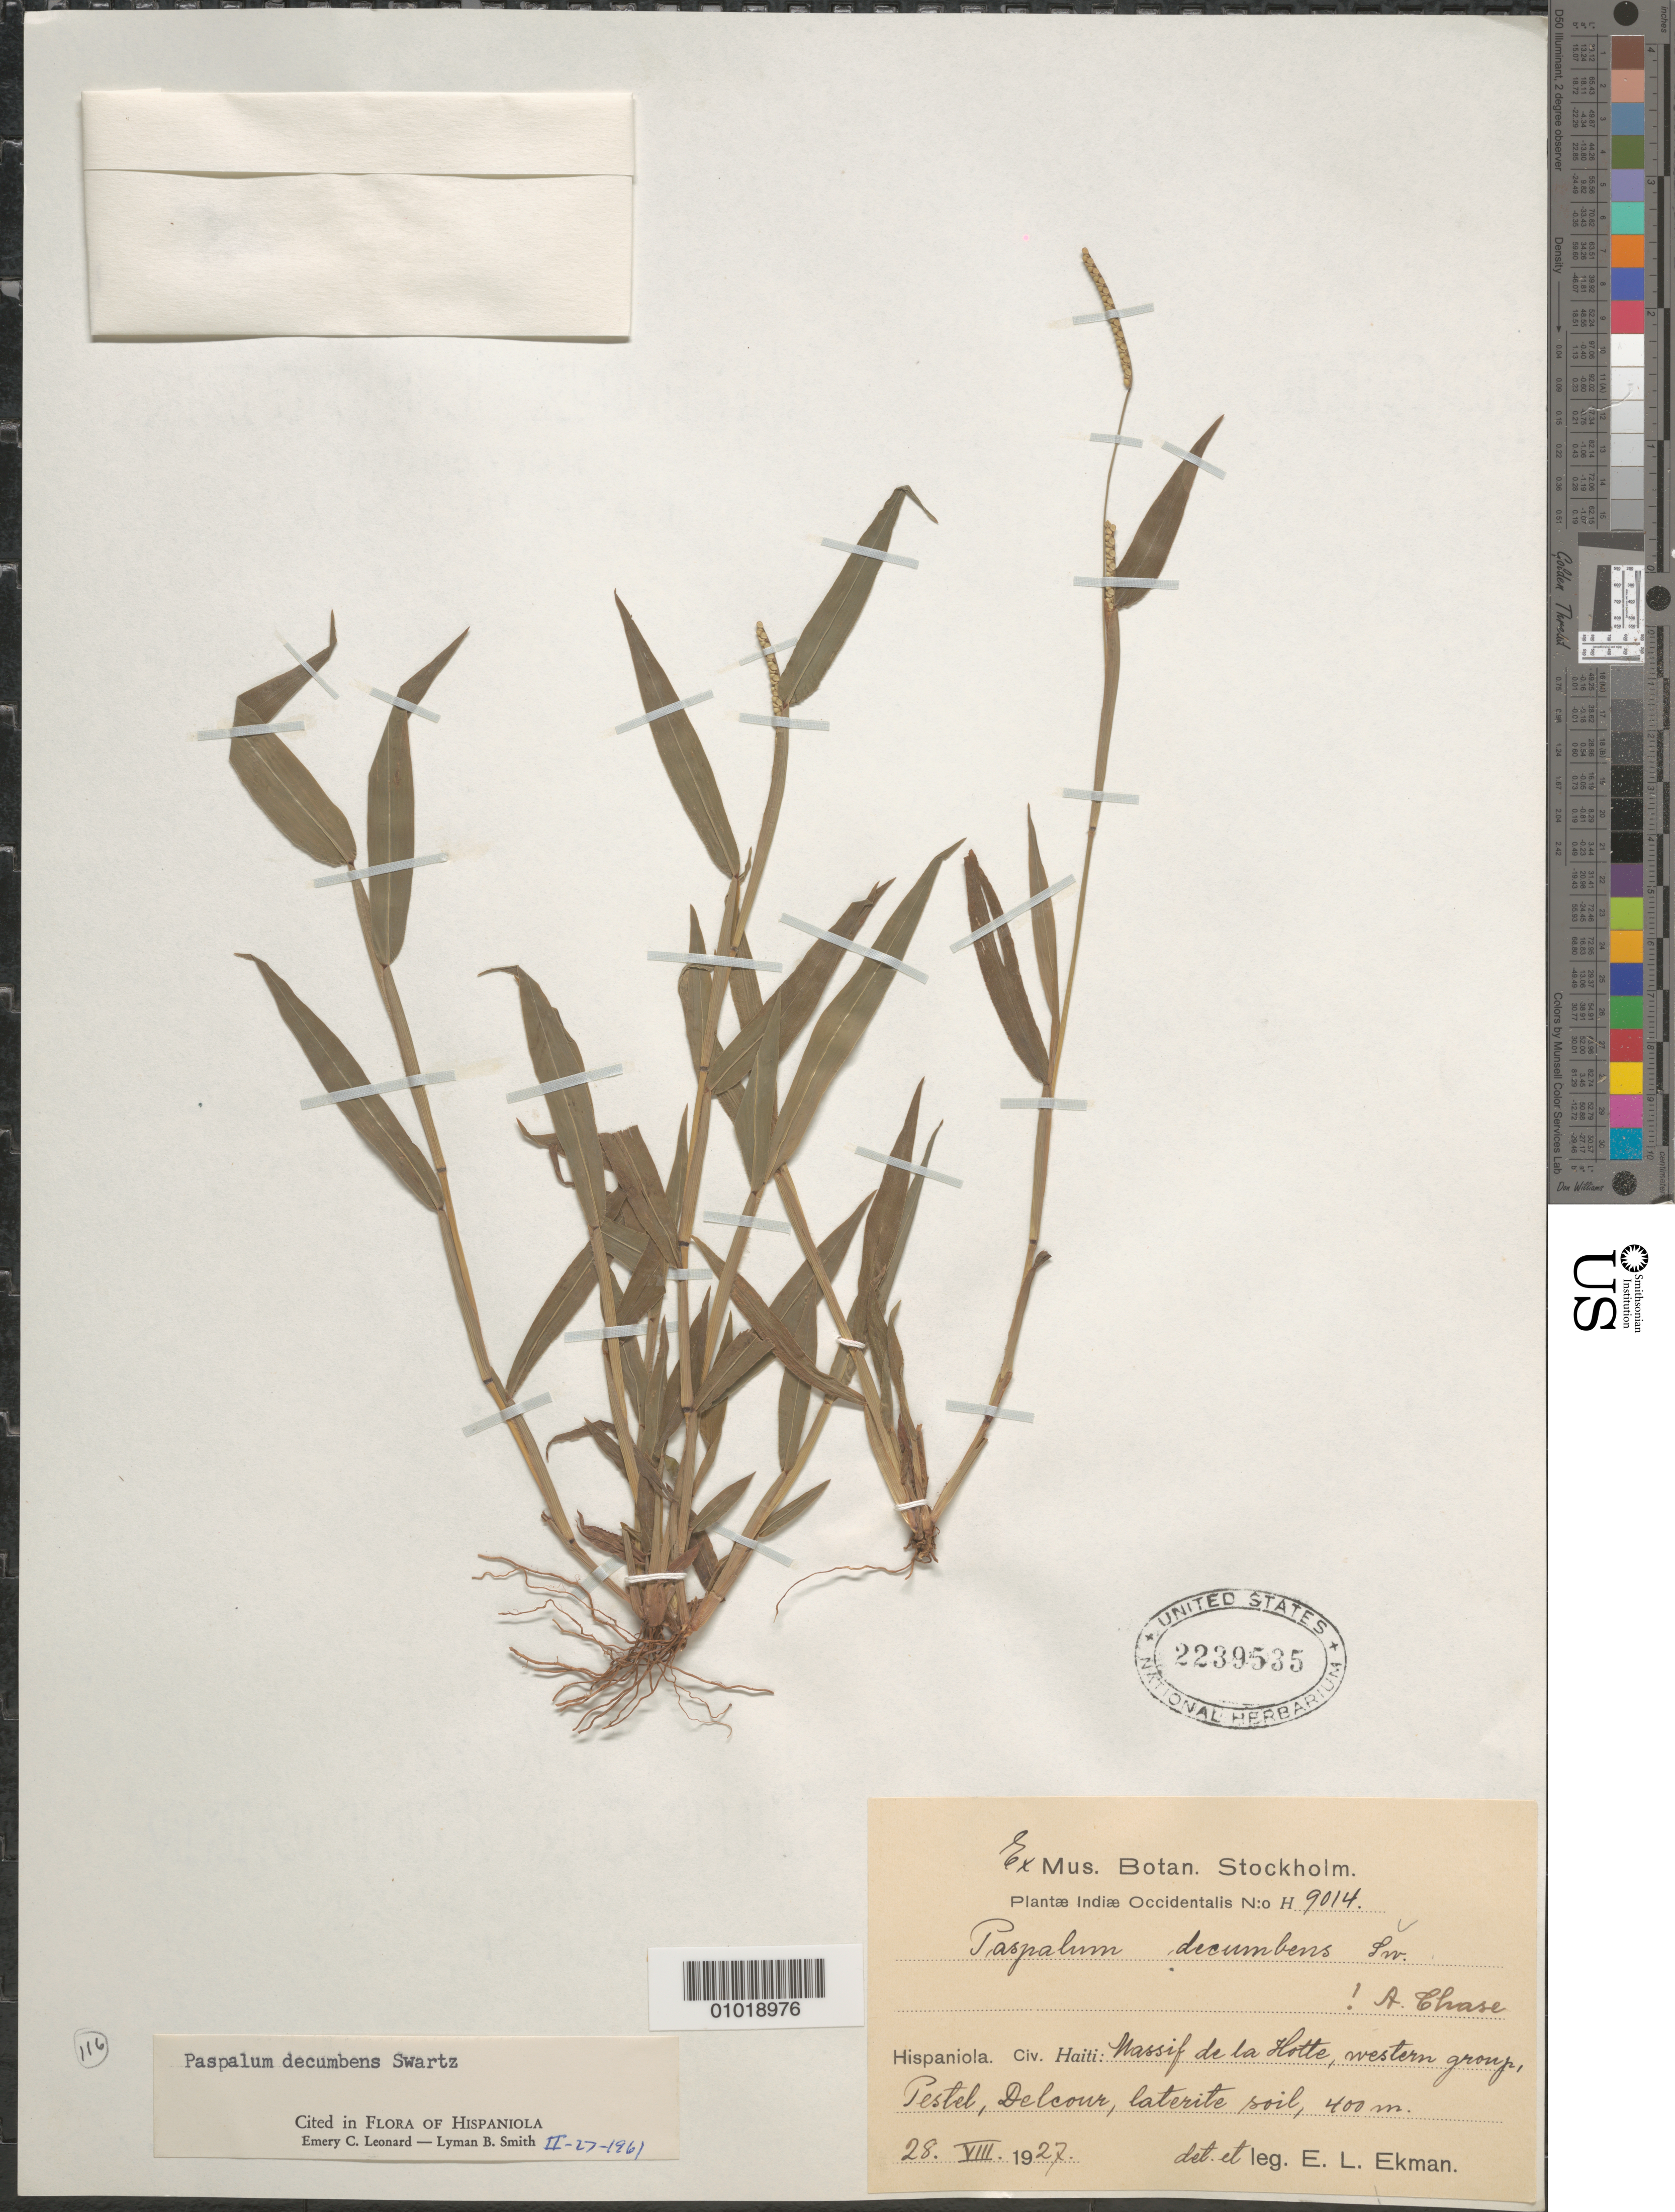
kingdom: Plantae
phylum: Tracheophyta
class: Liliopsida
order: Poales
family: Poaceae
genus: Paspalum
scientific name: Paspalum decumbens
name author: Sw.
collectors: E. L. Ekman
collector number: H 9014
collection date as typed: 28 Aug 1927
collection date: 1927-08-28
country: Haiti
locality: Massif de la Hotte, W group, Perstel, Delcou,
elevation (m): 400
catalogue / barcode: US 2239535